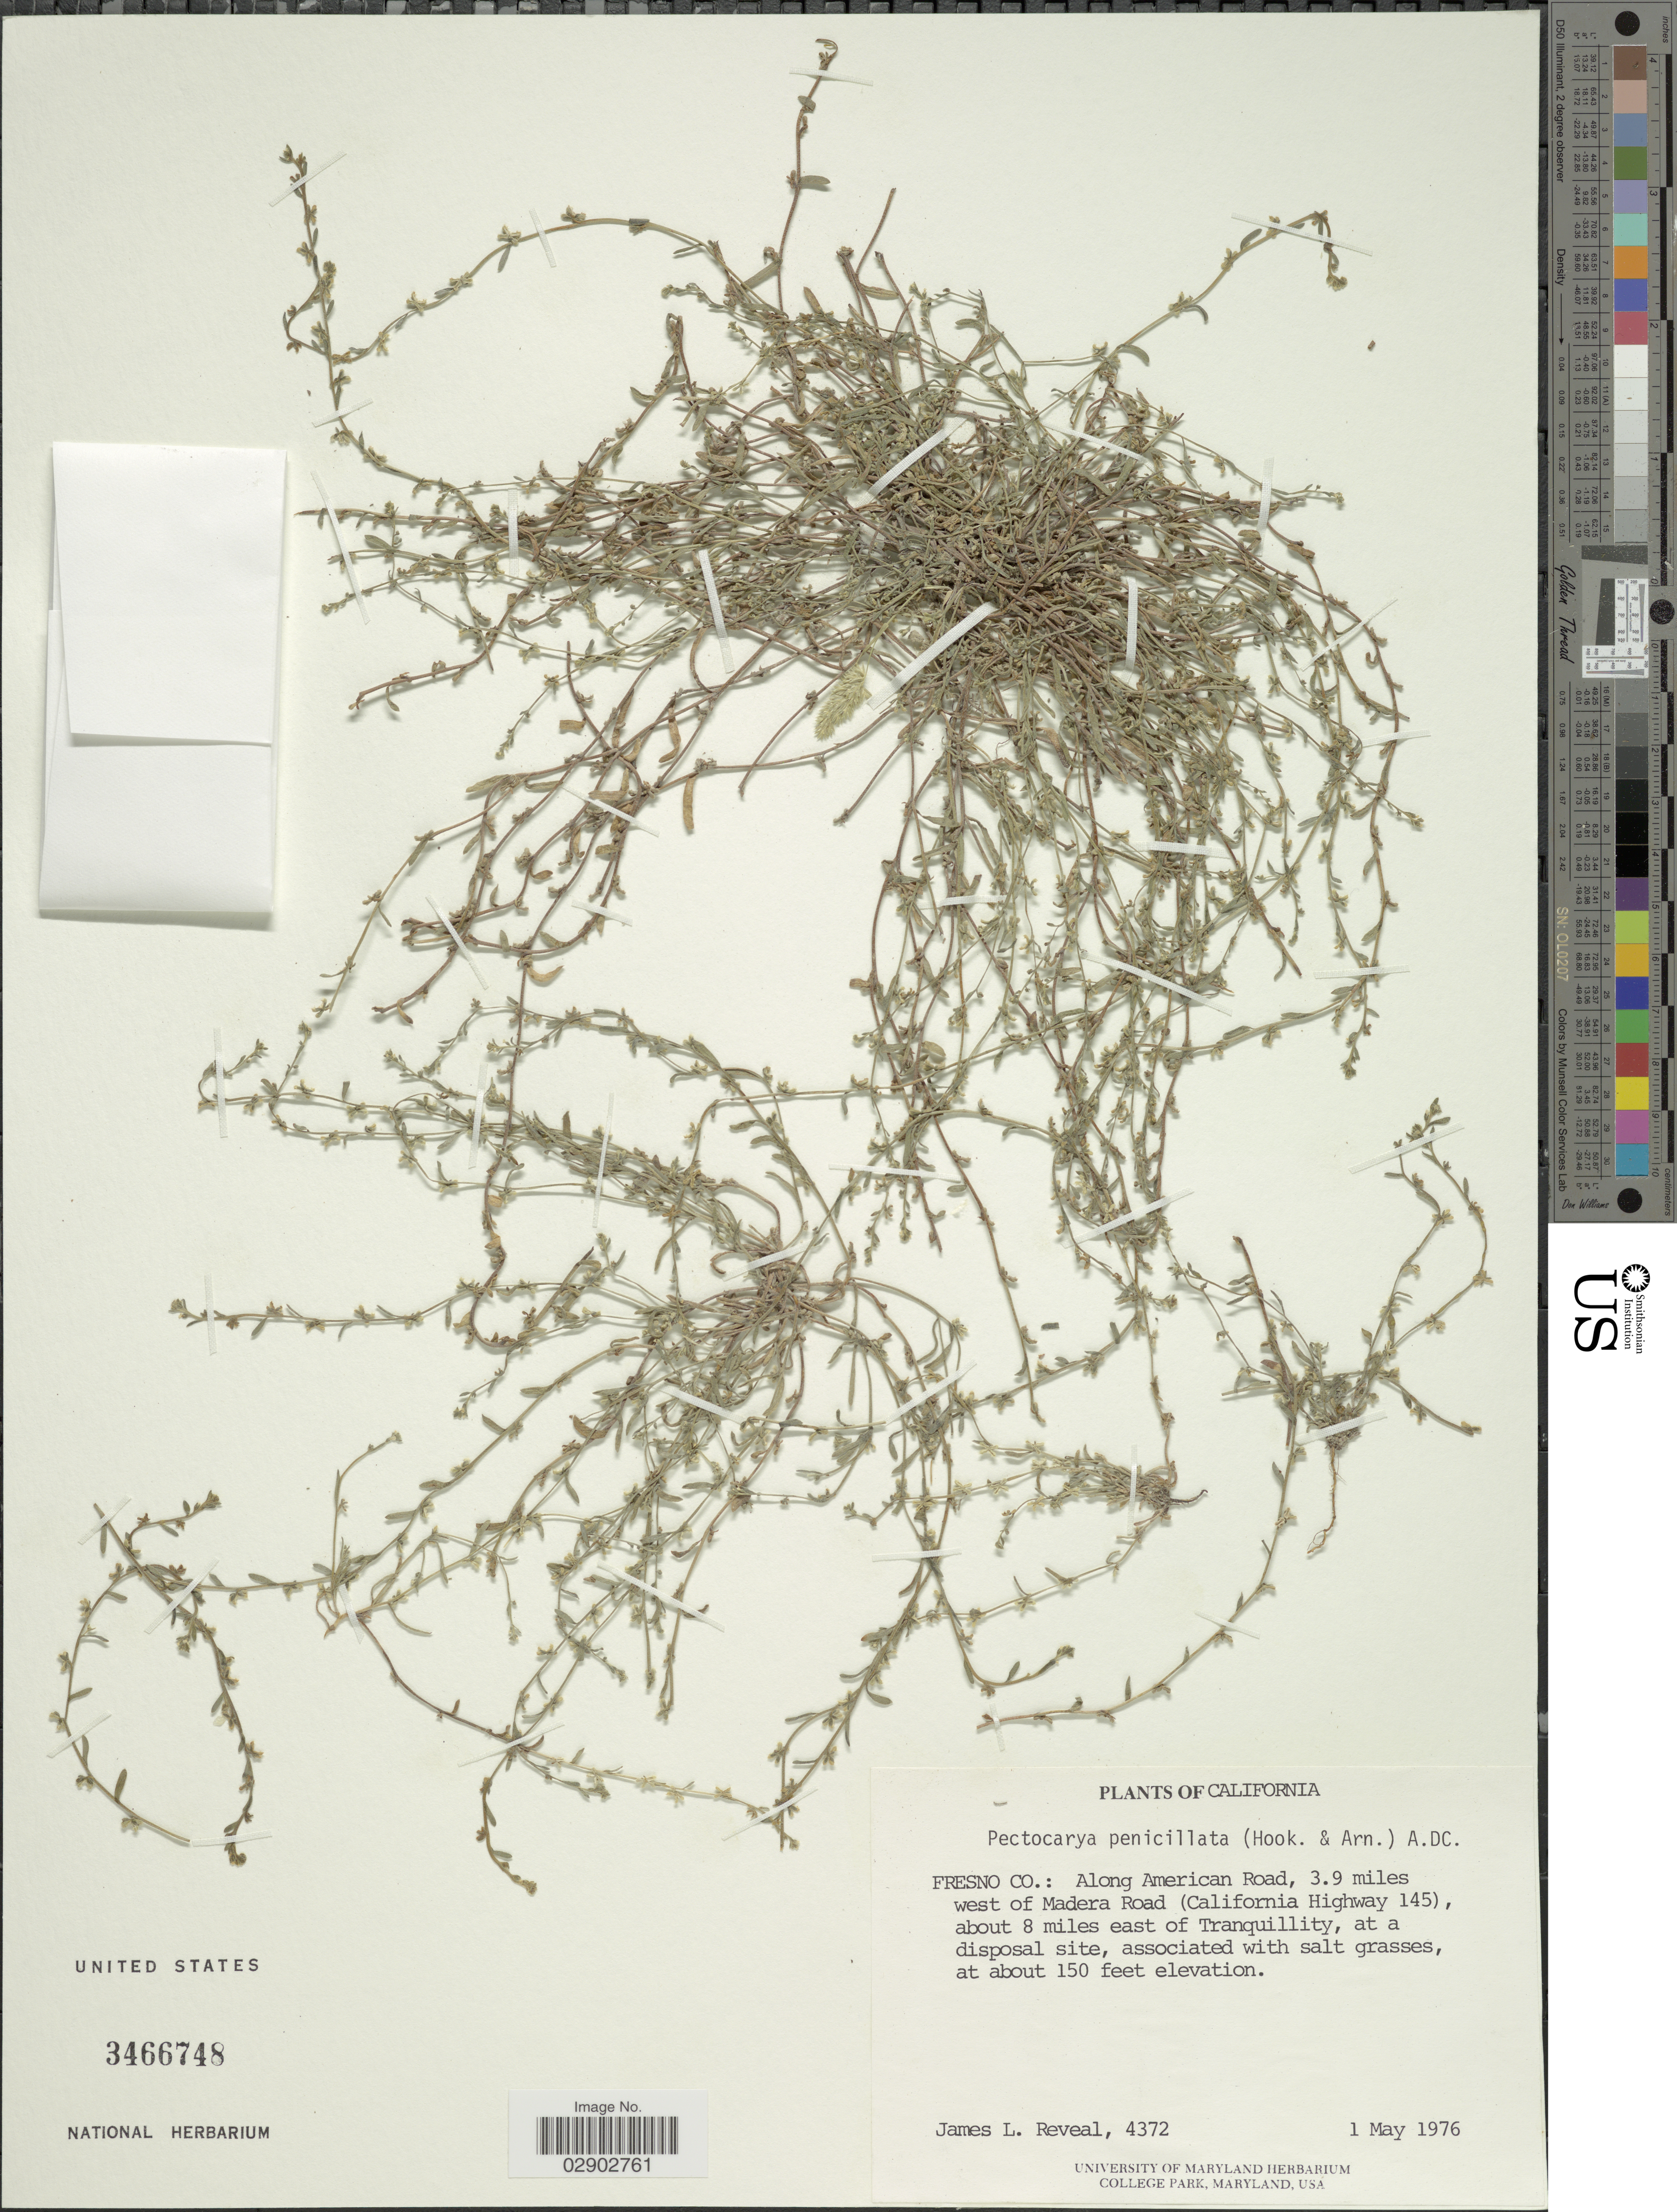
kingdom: Plantae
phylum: Tracheophyta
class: Magnoliopsida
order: Boraginales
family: Boraginaceae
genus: Pectocarya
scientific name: Pectocarya penicillata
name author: Hook. & Arn.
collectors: J. L. Reveal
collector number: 4372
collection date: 1976-05-01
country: United States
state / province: California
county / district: Fresno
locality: Fresno Co.: Along American Road, 3.9 miles west of Madera Road (California Highway 145), about 8 miles east of Tranquillity, at a disposal site.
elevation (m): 46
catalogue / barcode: US 3466748